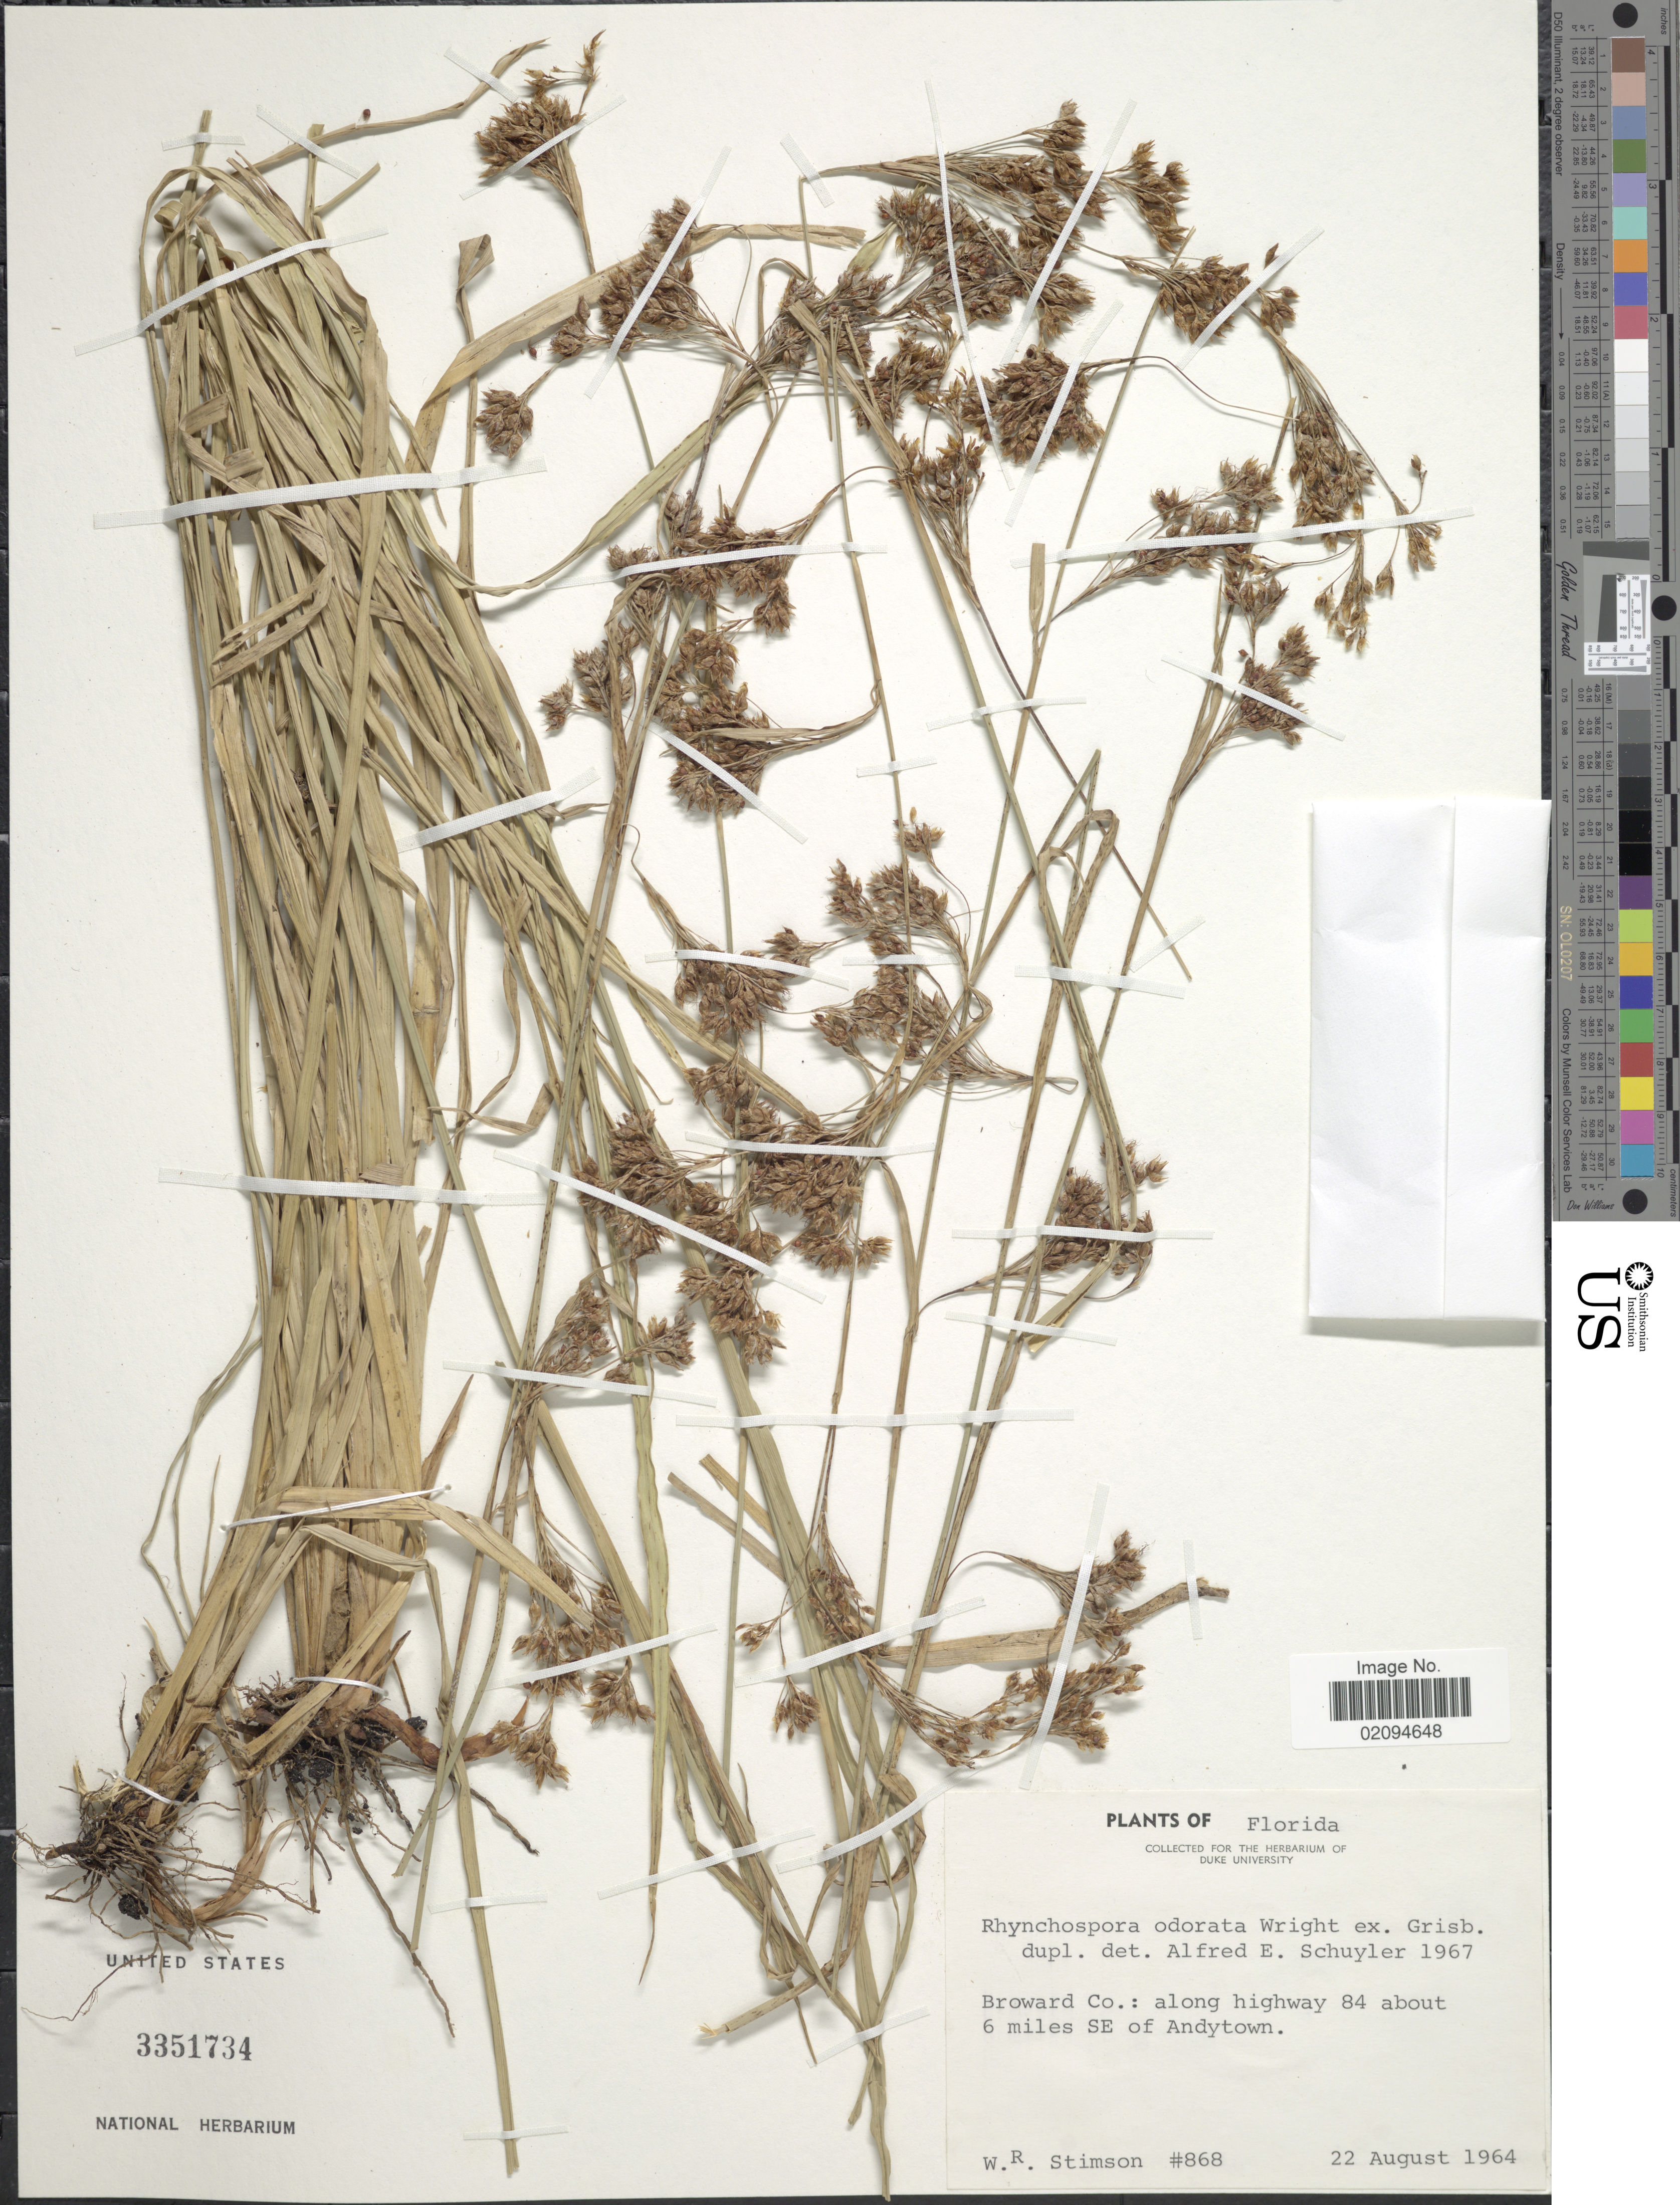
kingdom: Plantae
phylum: Tracheophyta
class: Liliopsida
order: Poales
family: Cyperaceae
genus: Rhynchospora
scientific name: Rhynchospora odorata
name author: C. Wright ex Griseb.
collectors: W. R. Stimson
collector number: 868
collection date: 1964-08-22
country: United States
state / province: Florida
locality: Broward Co.: along highway 84 about 6 miles SE of Andytown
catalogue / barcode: US 3351734